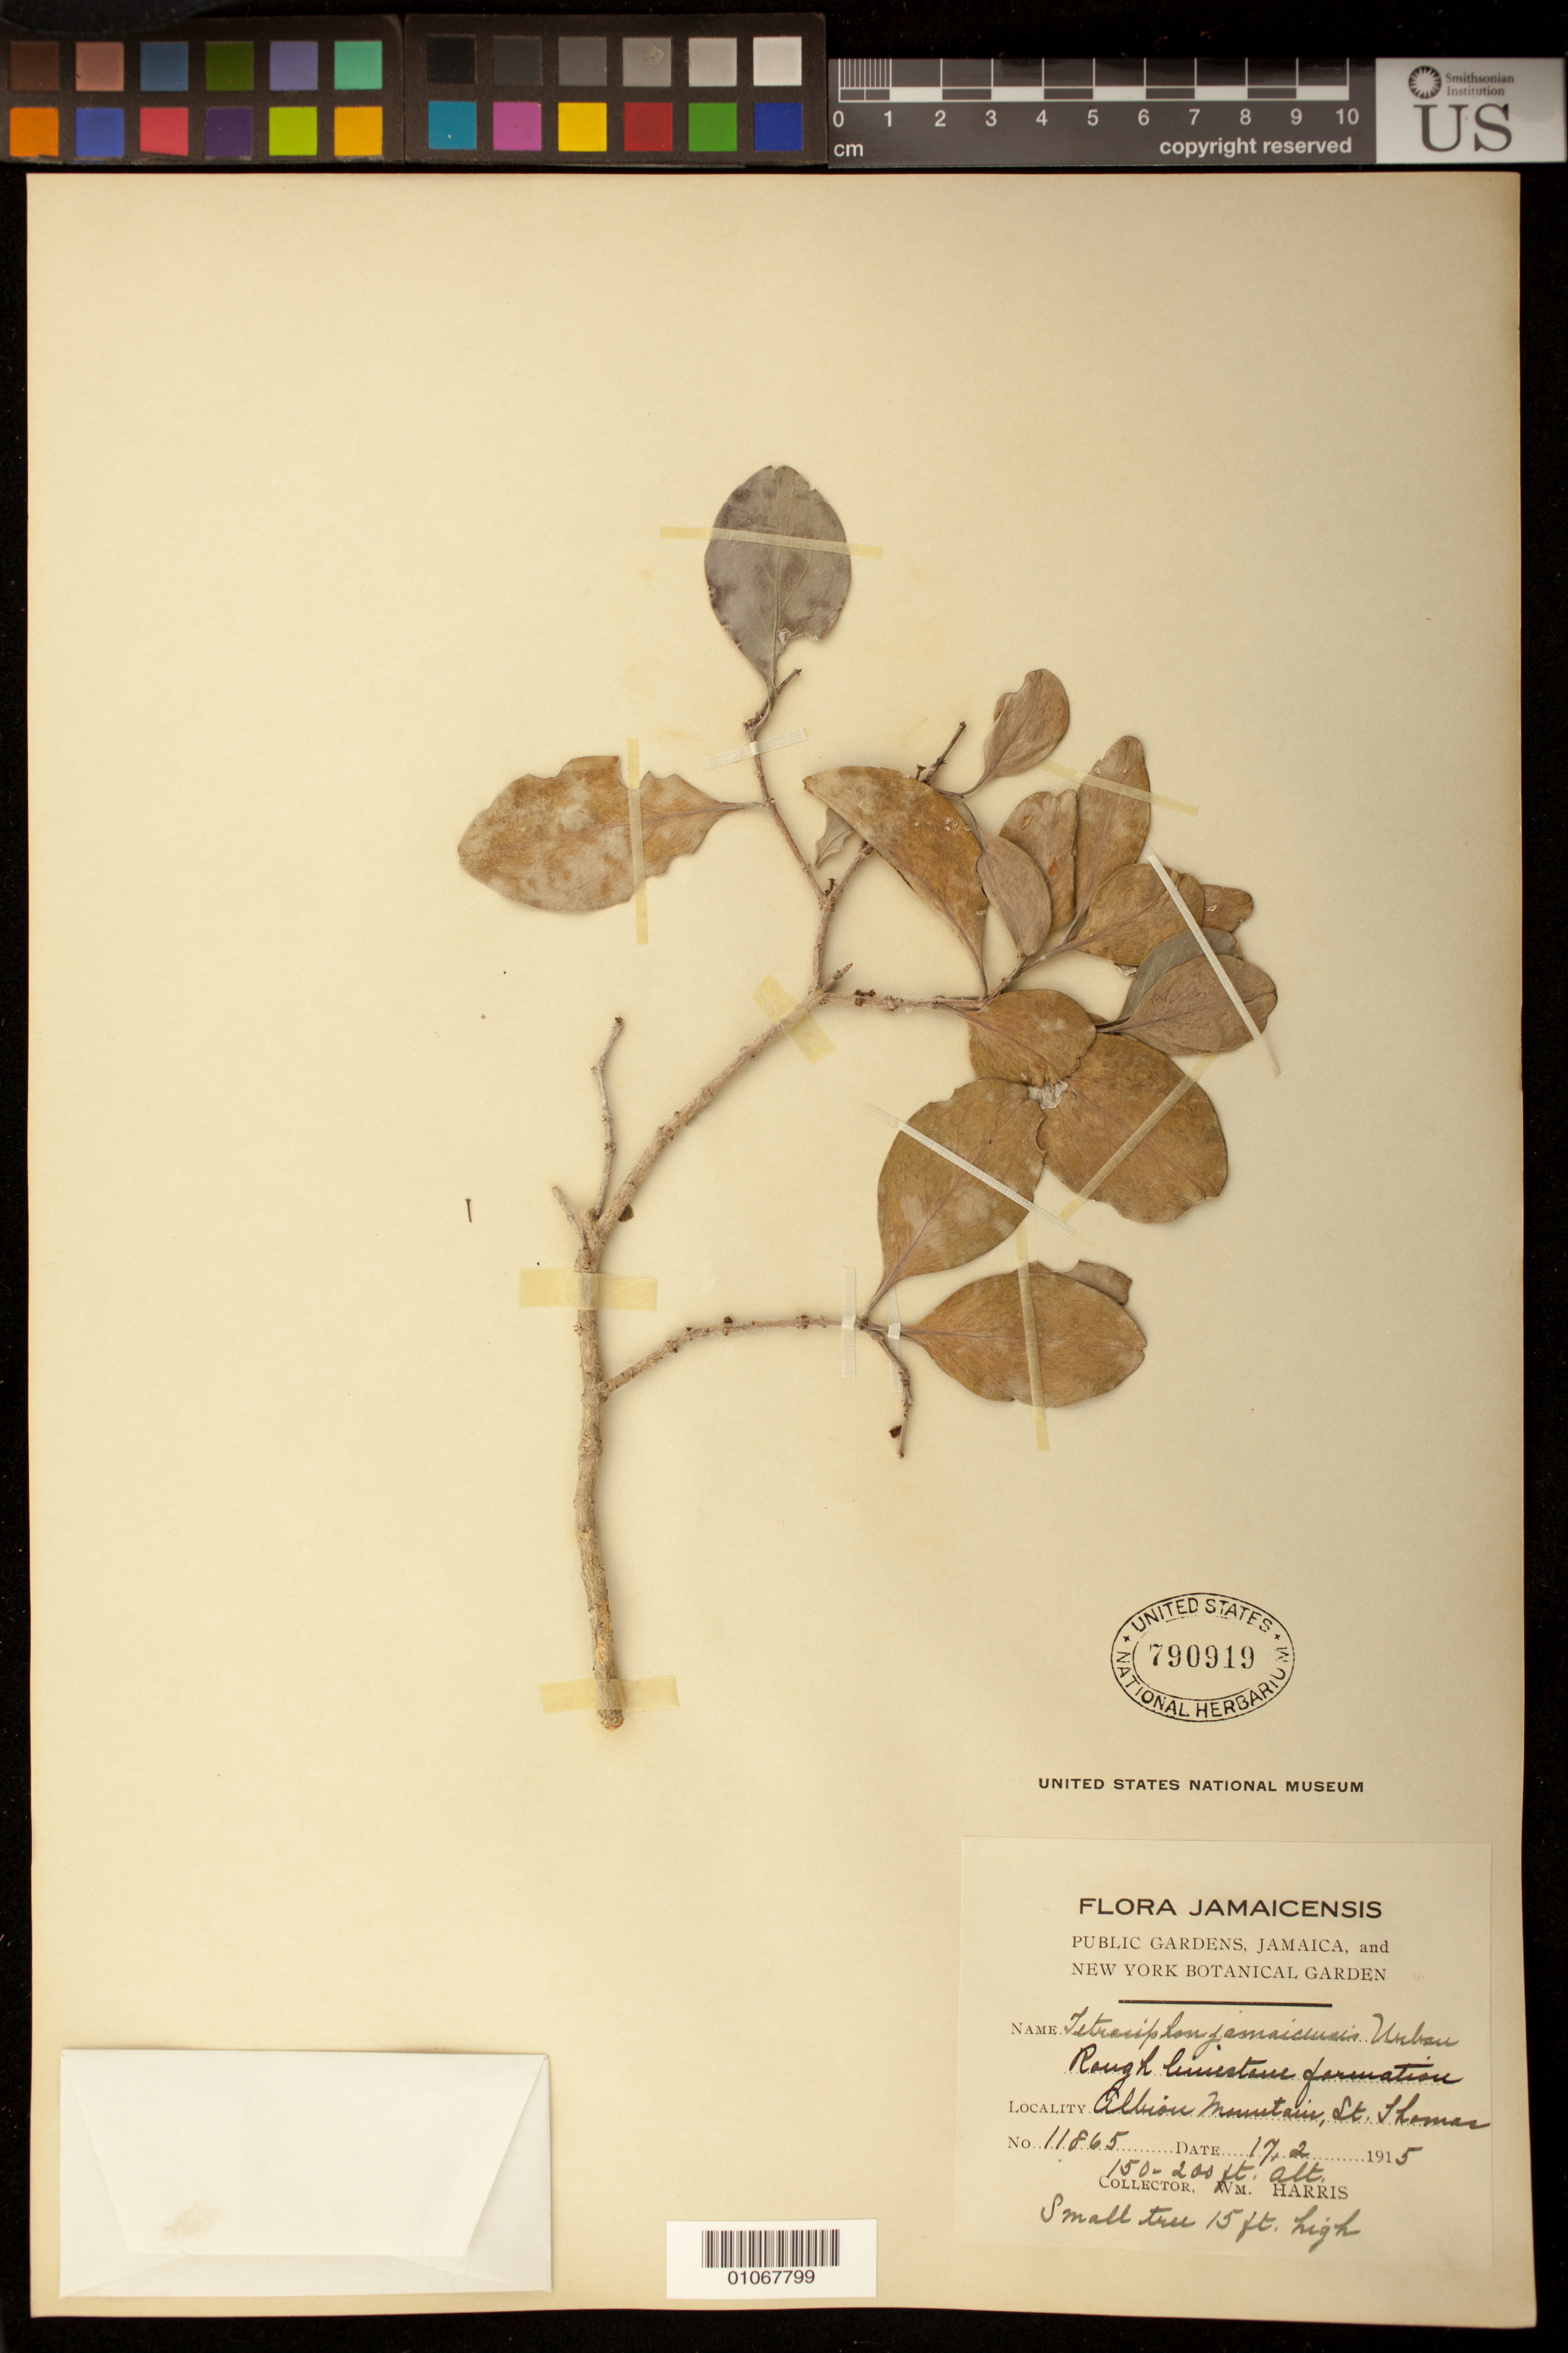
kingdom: Plantae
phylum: Tracheophyta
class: Magnoliopsida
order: Celastrales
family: Celastraceae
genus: Tetrasiphon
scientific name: Tetrasiphon jamaicensis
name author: Urb.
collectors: W. Harris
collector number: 11865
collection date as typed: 17 Feb 1915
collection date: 1915-02-17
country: Jamaica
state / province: Saint Thomas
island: Jamaica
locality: Rough limestone formation.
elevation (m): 46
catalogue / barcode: US 790919